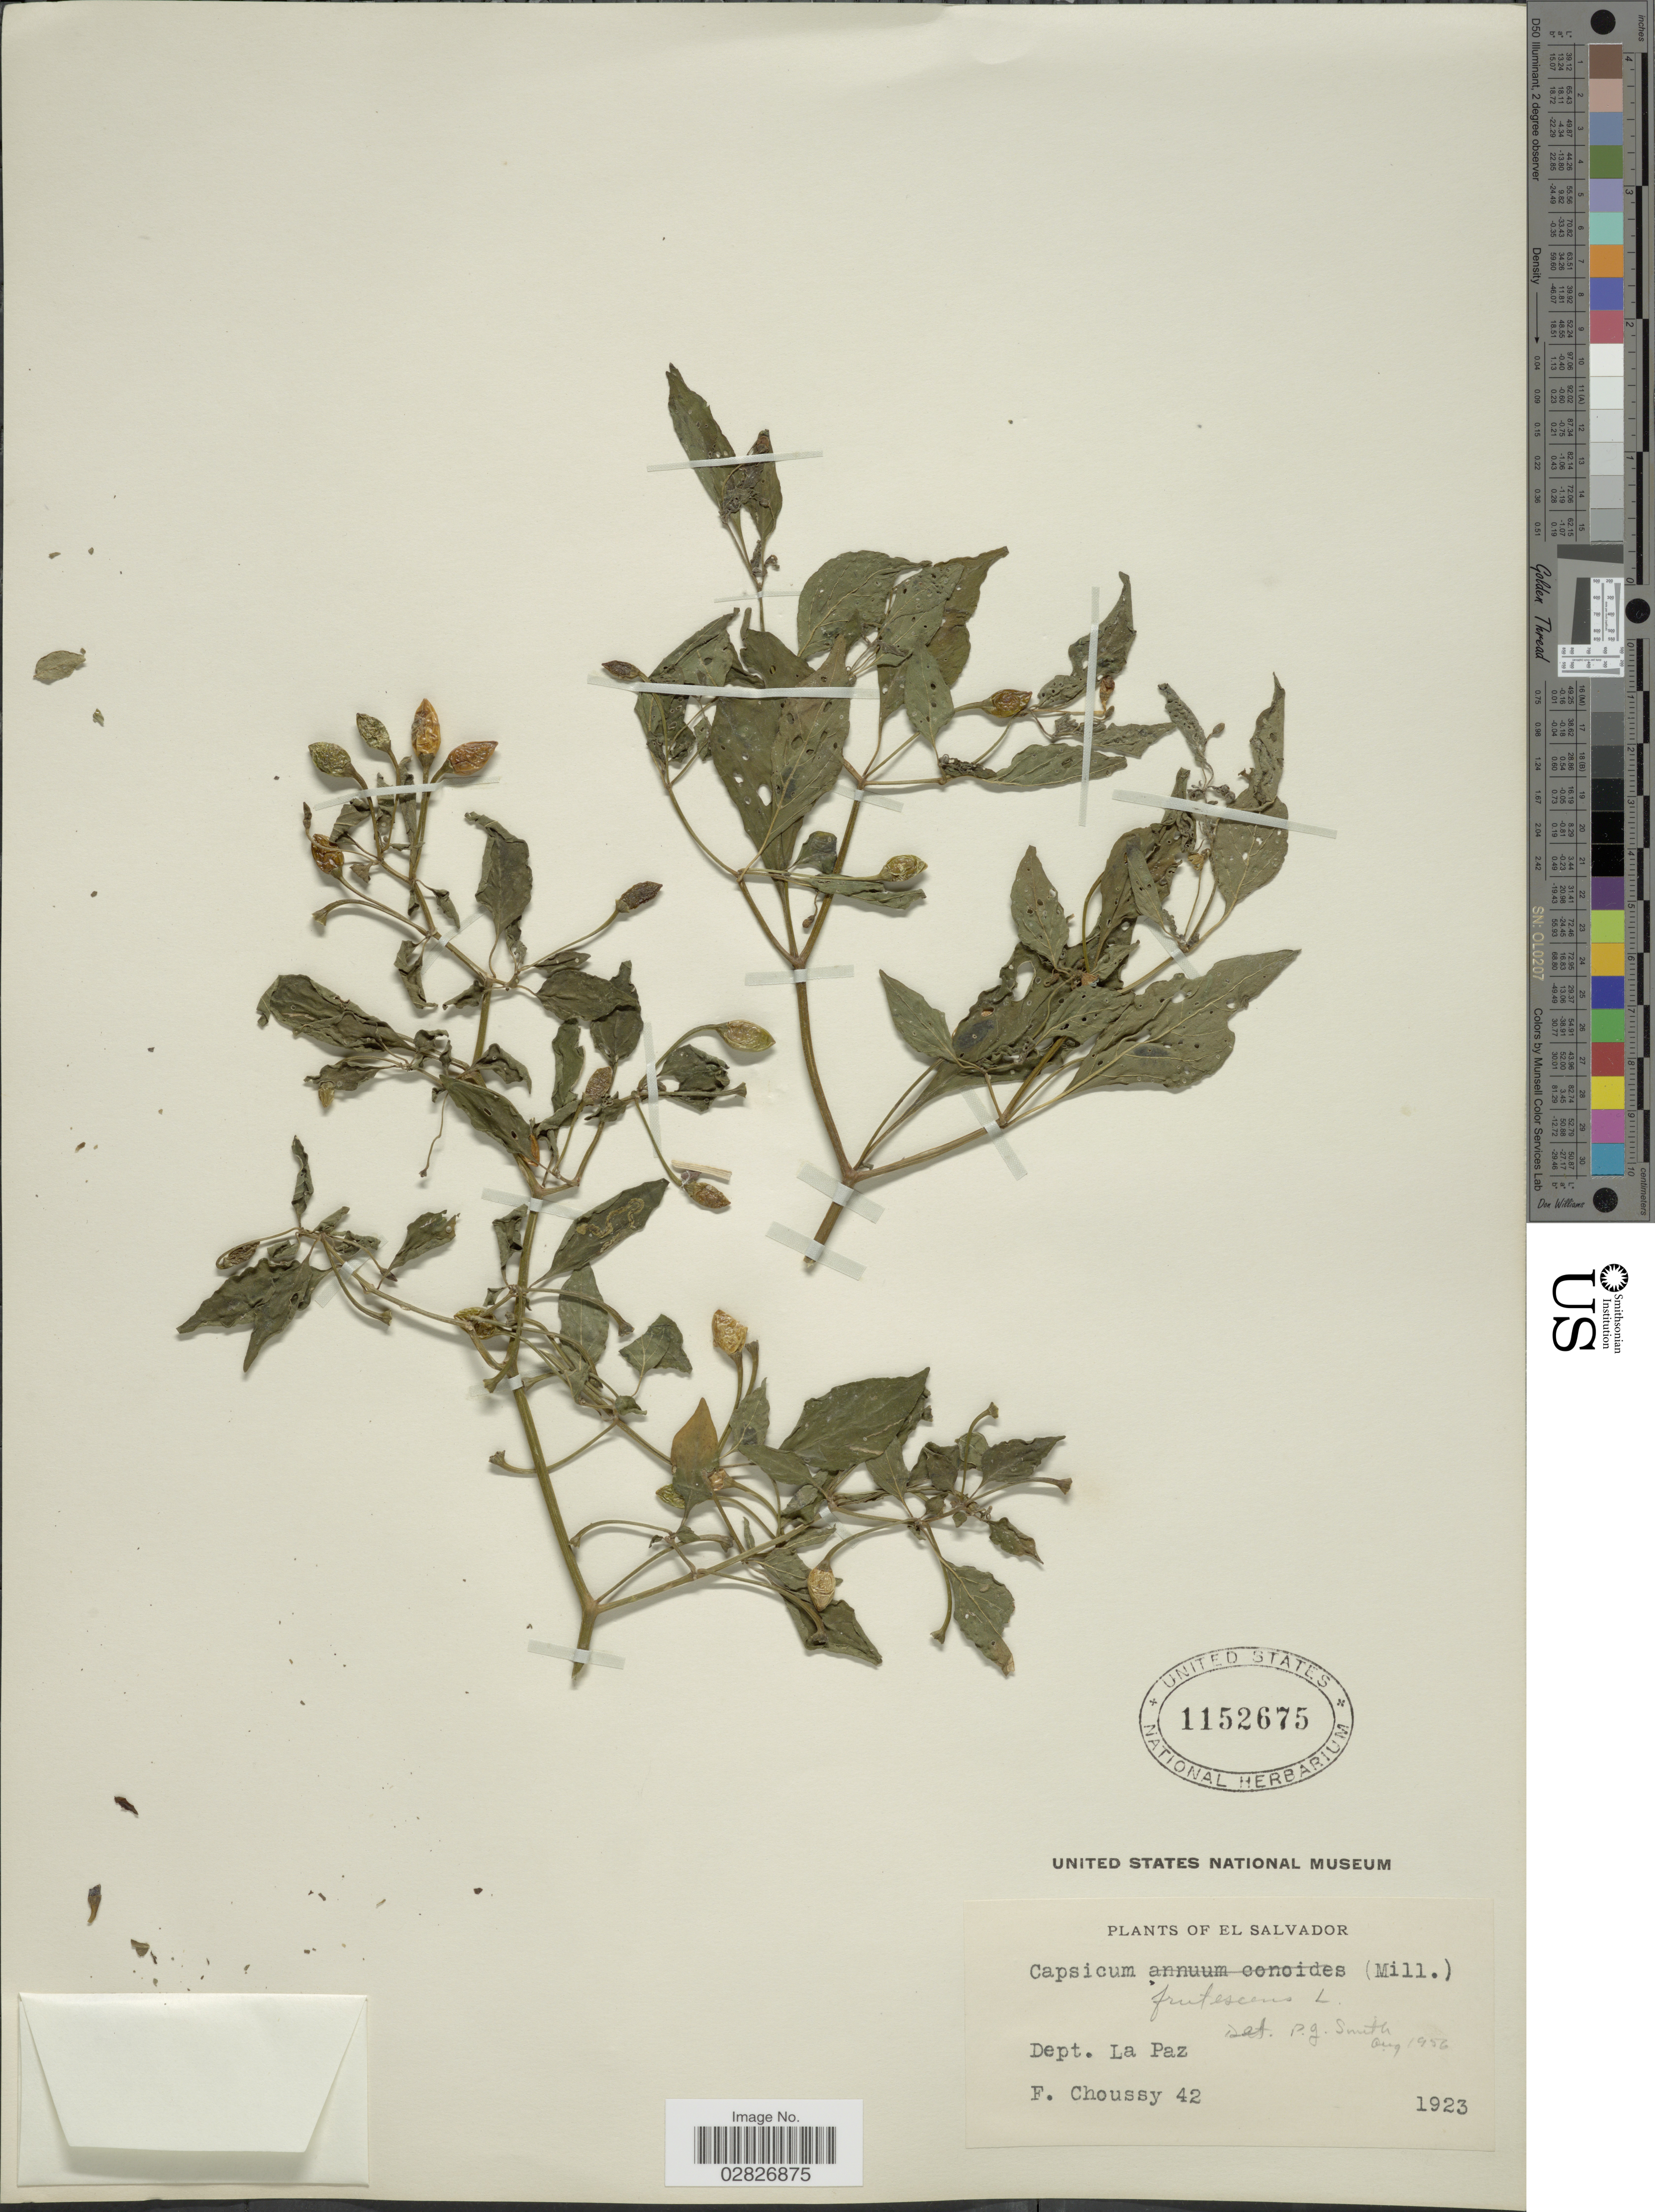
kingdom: Plantae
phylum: Tracheophyta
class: Magnoliopsida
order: Solanales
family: Solanaceae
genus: Capsicum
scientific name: Capsicum frutescens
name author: L.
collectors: F. Choussy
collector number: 42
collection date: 1923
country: El Salvador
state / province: La Paz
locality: Dept. La Paz.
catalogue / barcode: US 1152675